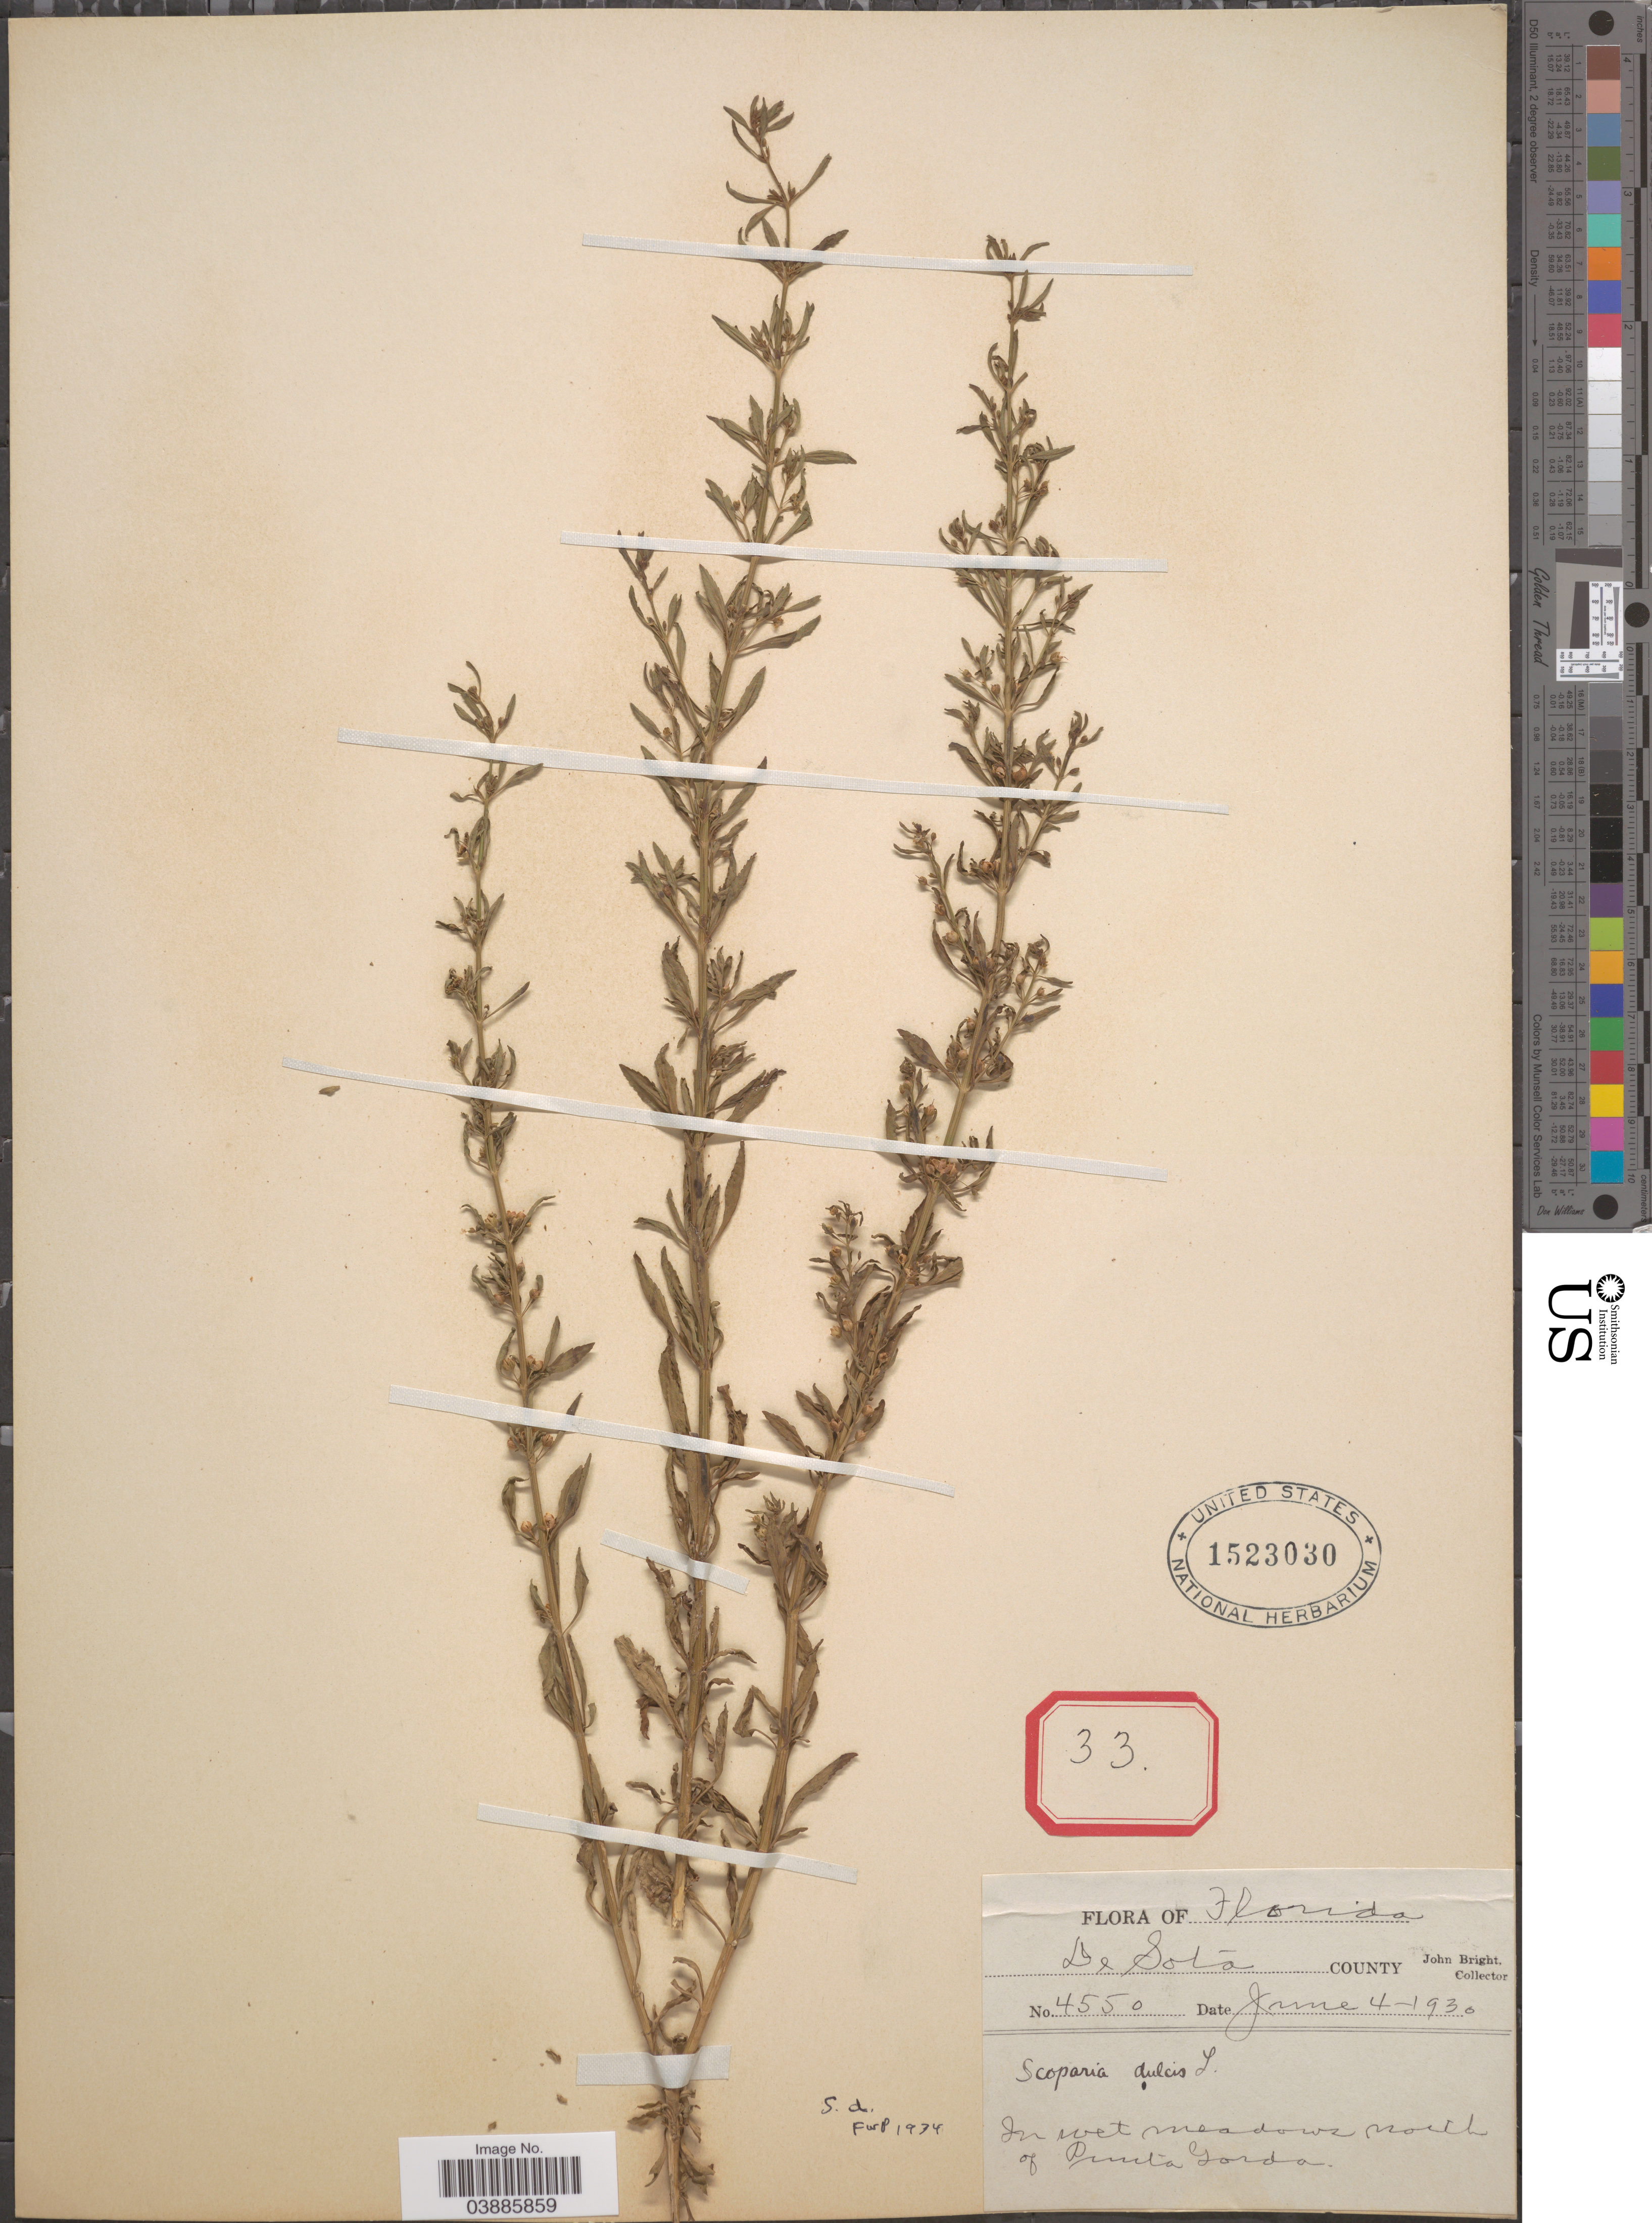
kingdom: Plantae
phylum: Tracheophyta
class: Magnoliopsida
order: Lamiales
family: Plantaginaceae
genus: Scoparia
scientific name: Scoparia dulcis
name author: L.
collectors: J. Bright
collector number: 4550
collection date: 1930-06-04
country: United States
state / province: Florida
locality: DeSoto County. In wet meadows north of Punta Gorda.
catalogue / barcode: US 1523030